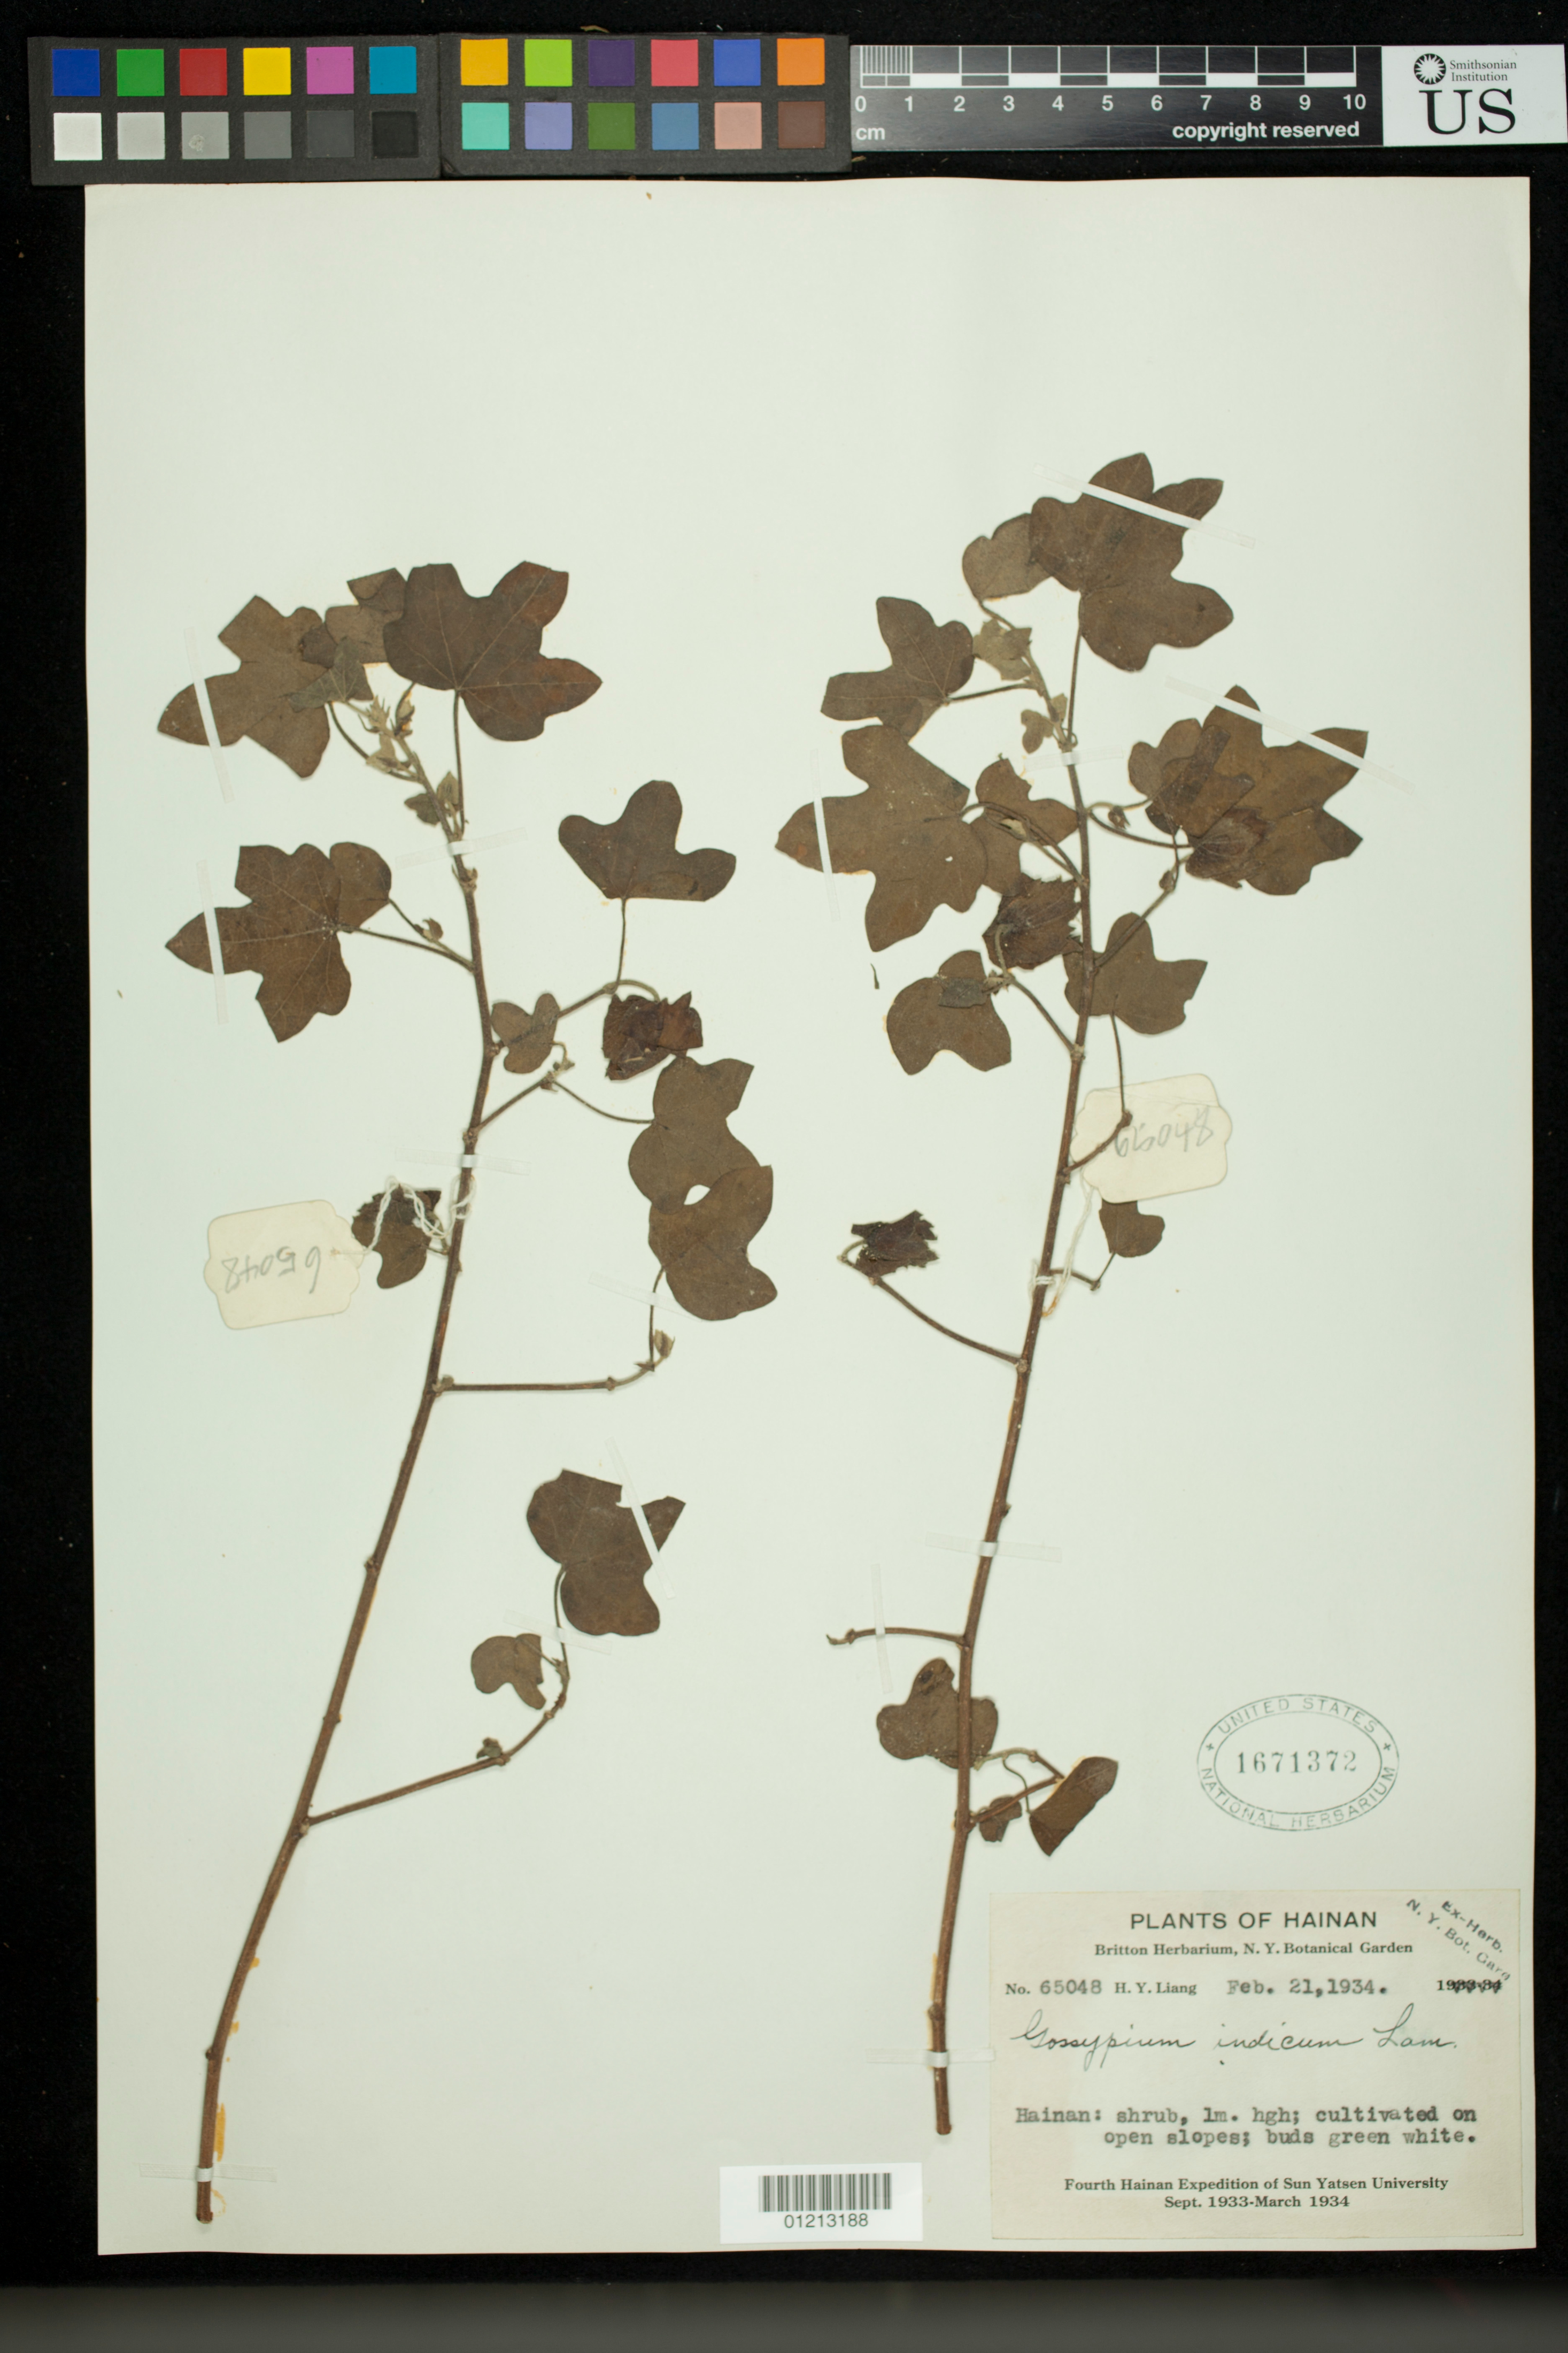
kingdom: Plantae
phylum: Tracheophyta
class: Magnoliopsida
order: Malvales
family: Malvaceae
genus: Gossypium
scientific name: Gossypium indicum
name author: Lam.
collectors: H. Y. Liang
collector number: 65048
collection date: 1934-02-21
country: China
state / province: Hainan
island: Hainan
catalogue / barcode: US 1671372